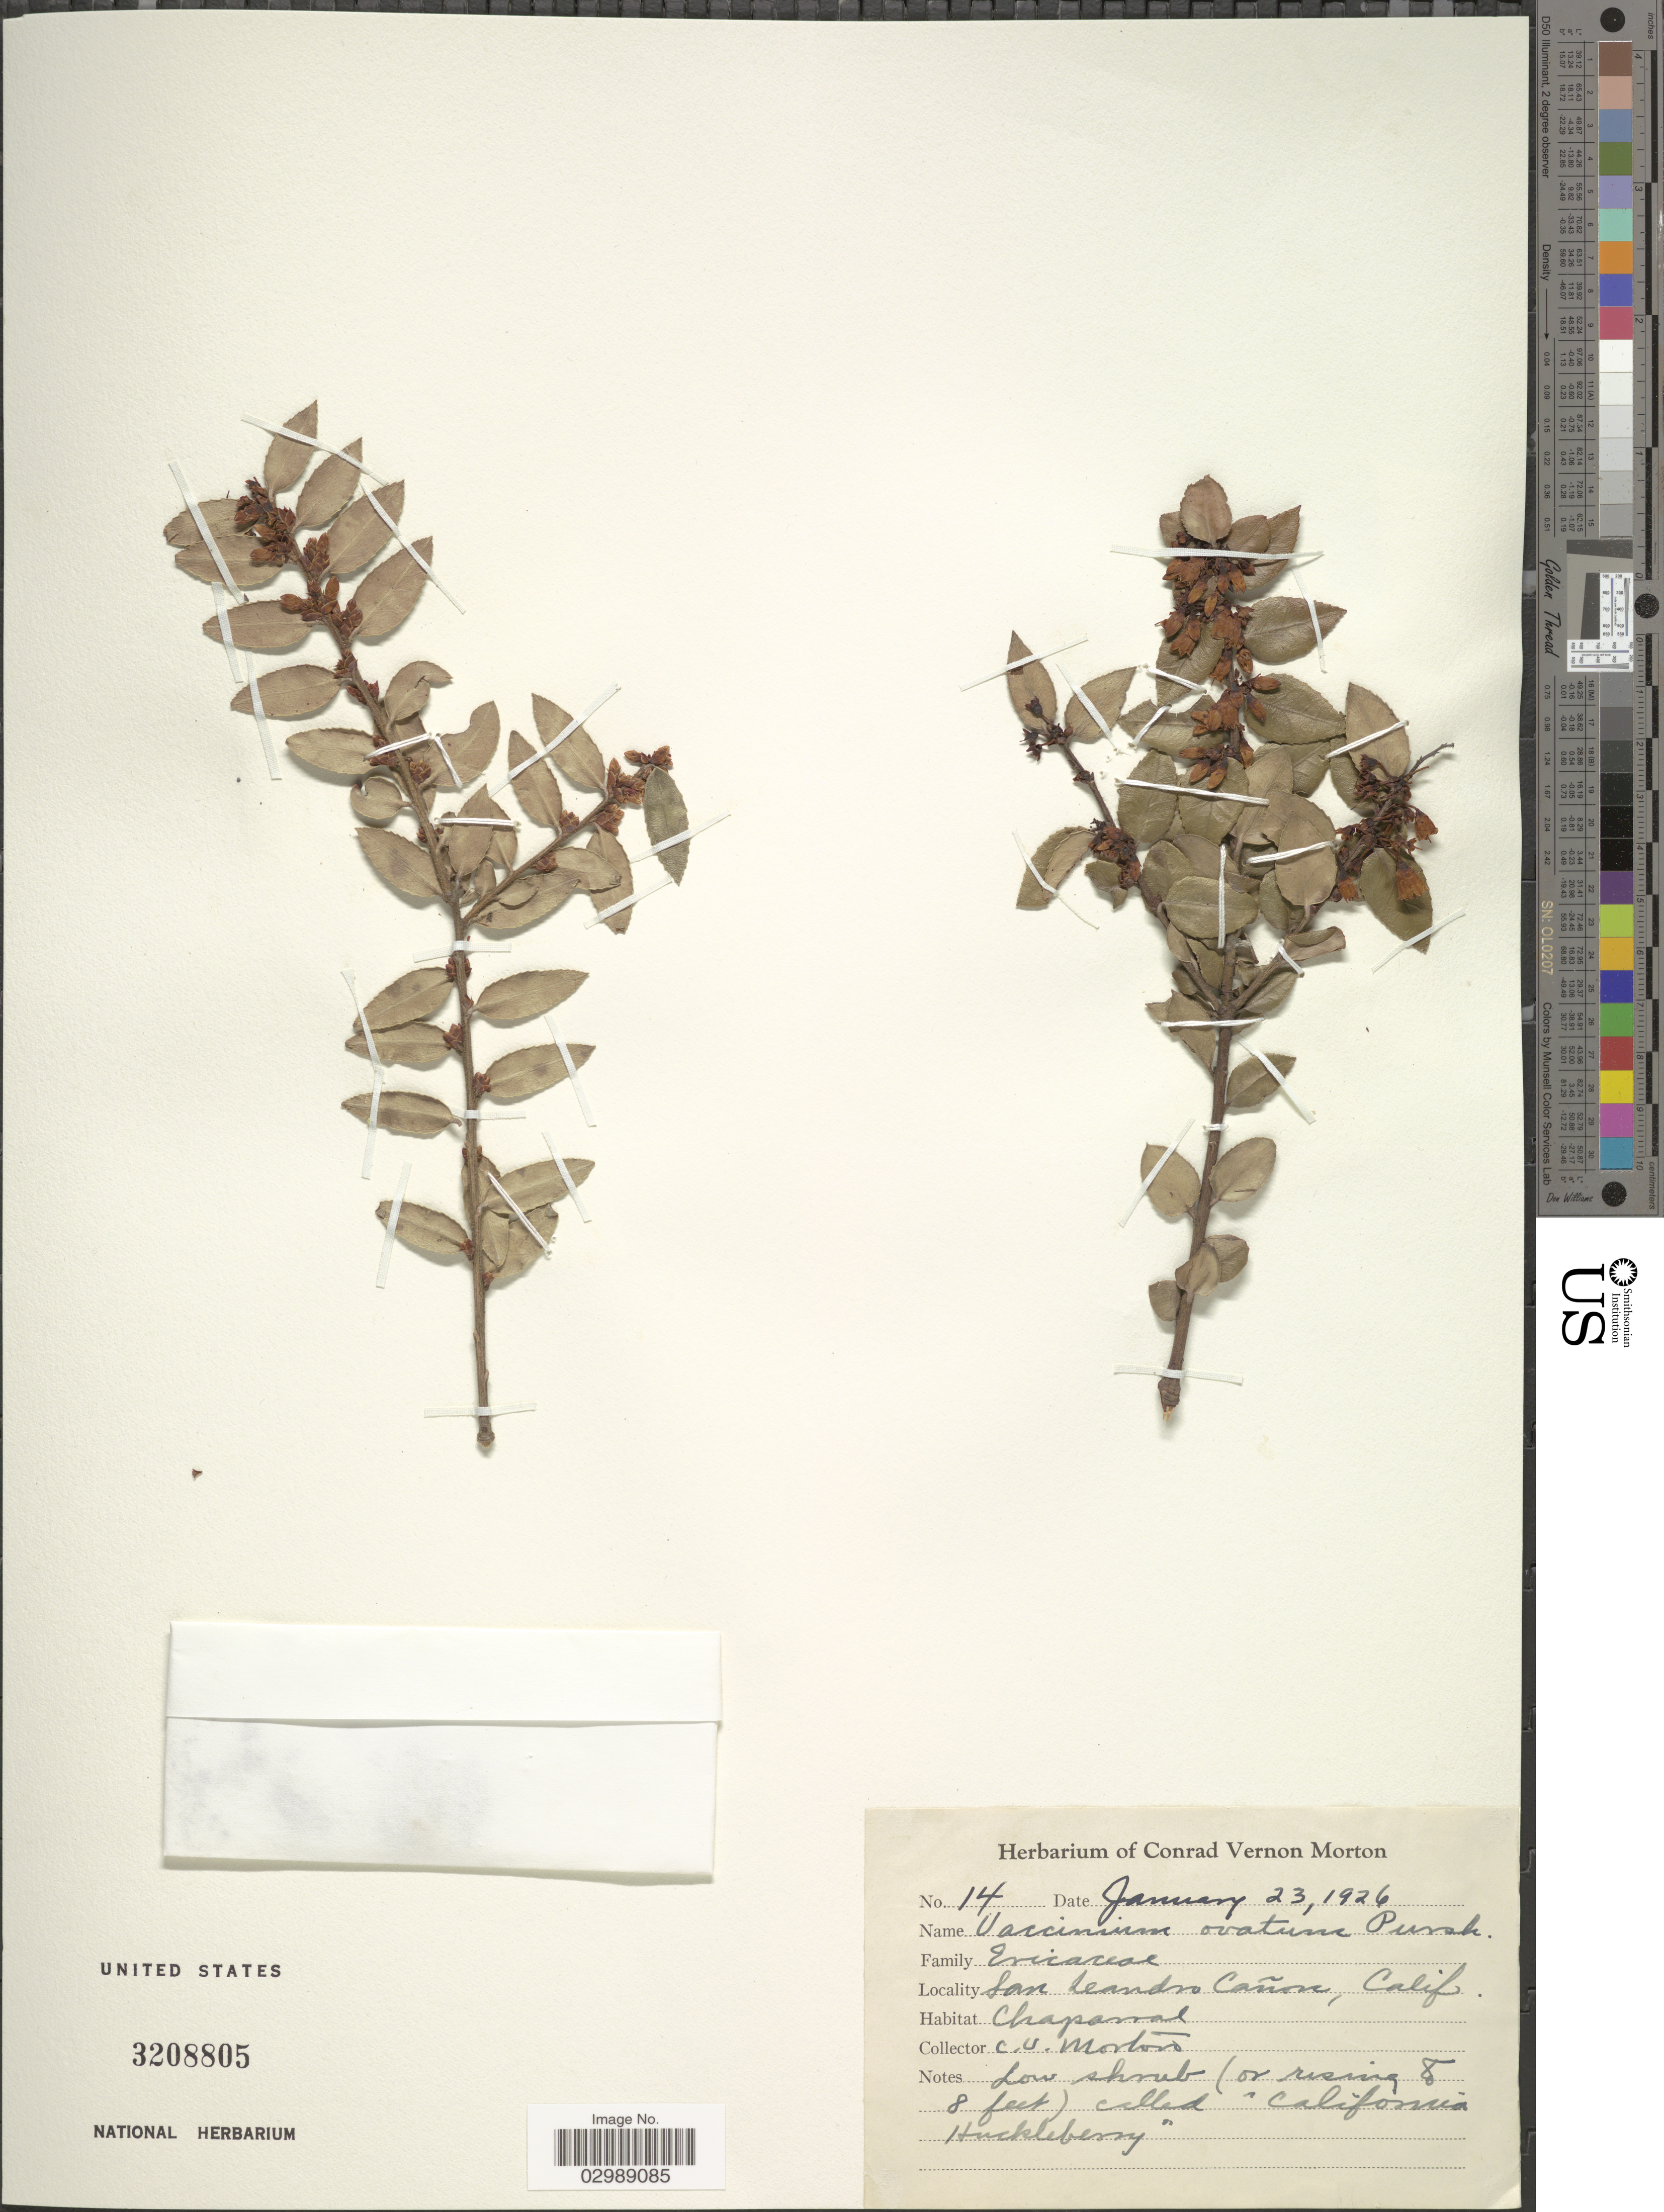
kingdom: Plantae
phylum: Tracheophyta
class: Magnoliopsida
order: Ericales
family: Ericaceae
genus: Vaccinium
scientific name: Vaccinium ovatum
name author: Pursh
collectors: C. V. Morton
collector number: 14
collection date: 1926-01-23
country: United States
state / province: California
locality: San Leandro Cañon. Chaparral. "California Huckleberry".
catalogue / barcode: US 3208805